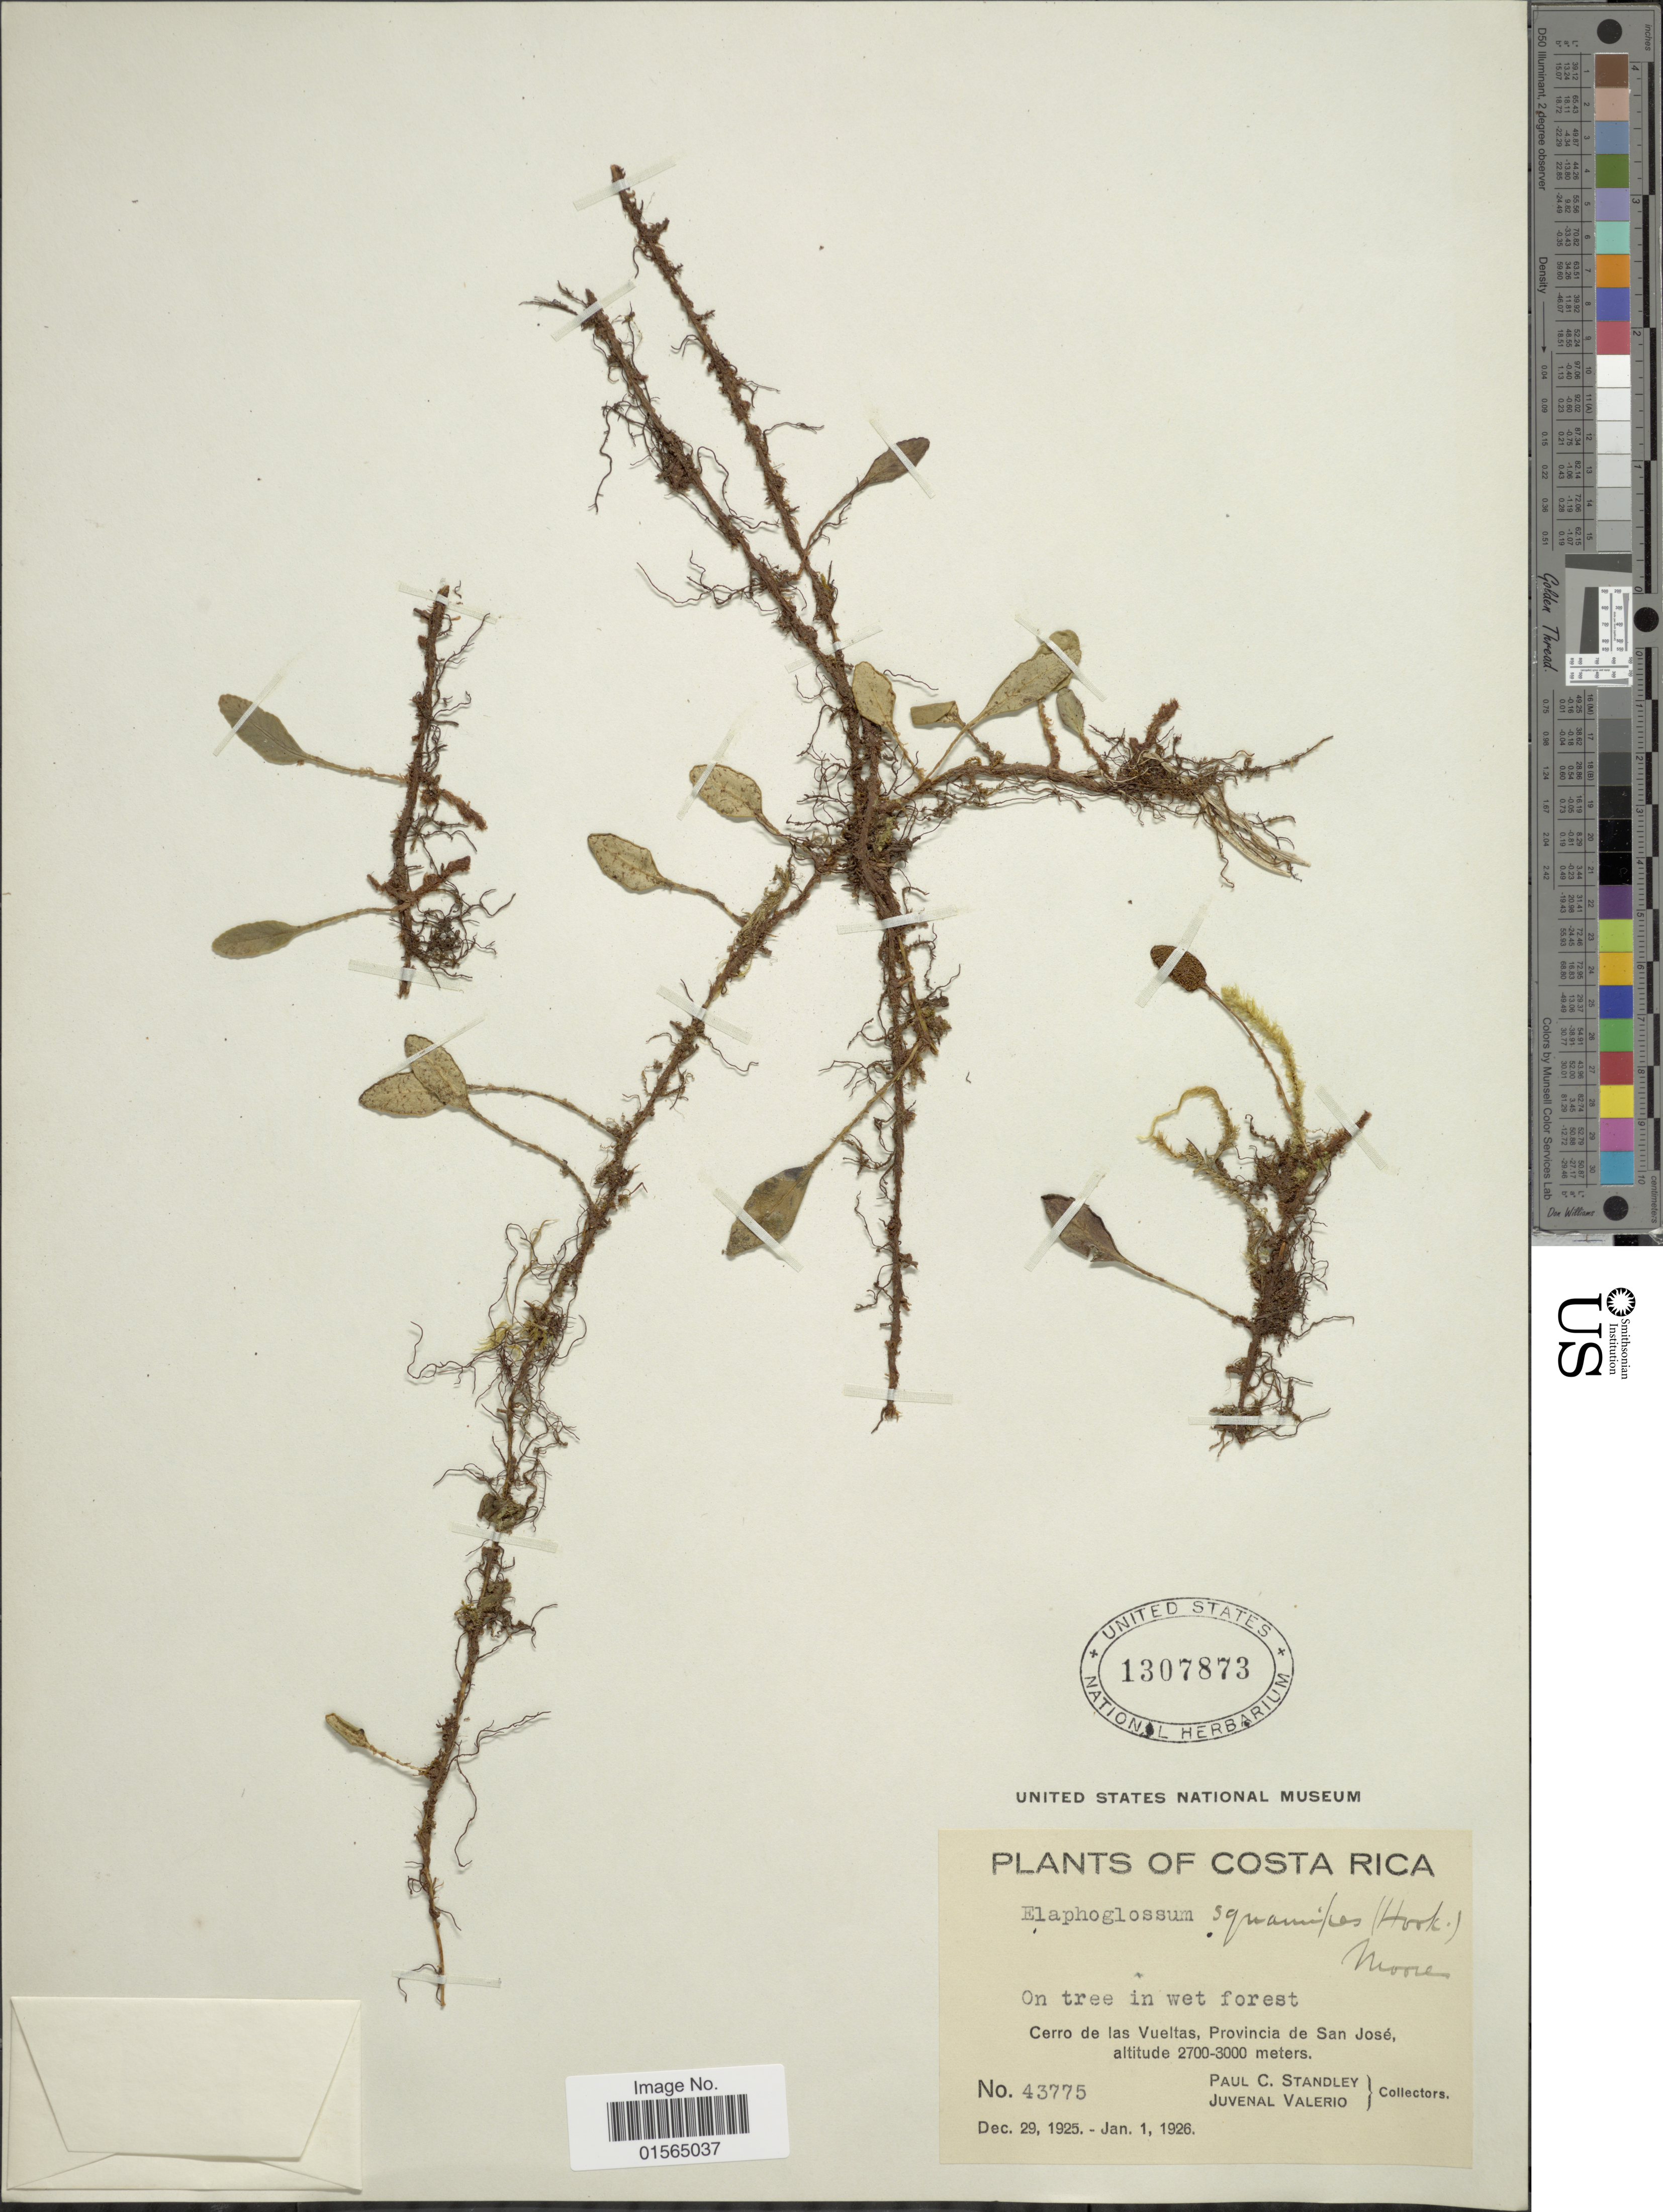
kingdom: Plantae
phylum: Tracheophyta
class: Polypodiopsida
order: Polypodiales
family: Dryopteridaceae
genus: Elaphoglossum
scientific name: Elaphoglossum squamipes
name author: (Hook.) T. Moore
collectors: P. C. Standley & J. Valerio R.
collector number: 43775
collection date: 1925-12-29/1926-01-01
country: Costa Rica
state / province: San José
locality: Cerro de las Vueltas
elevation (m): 2700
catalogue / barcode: US 1307873